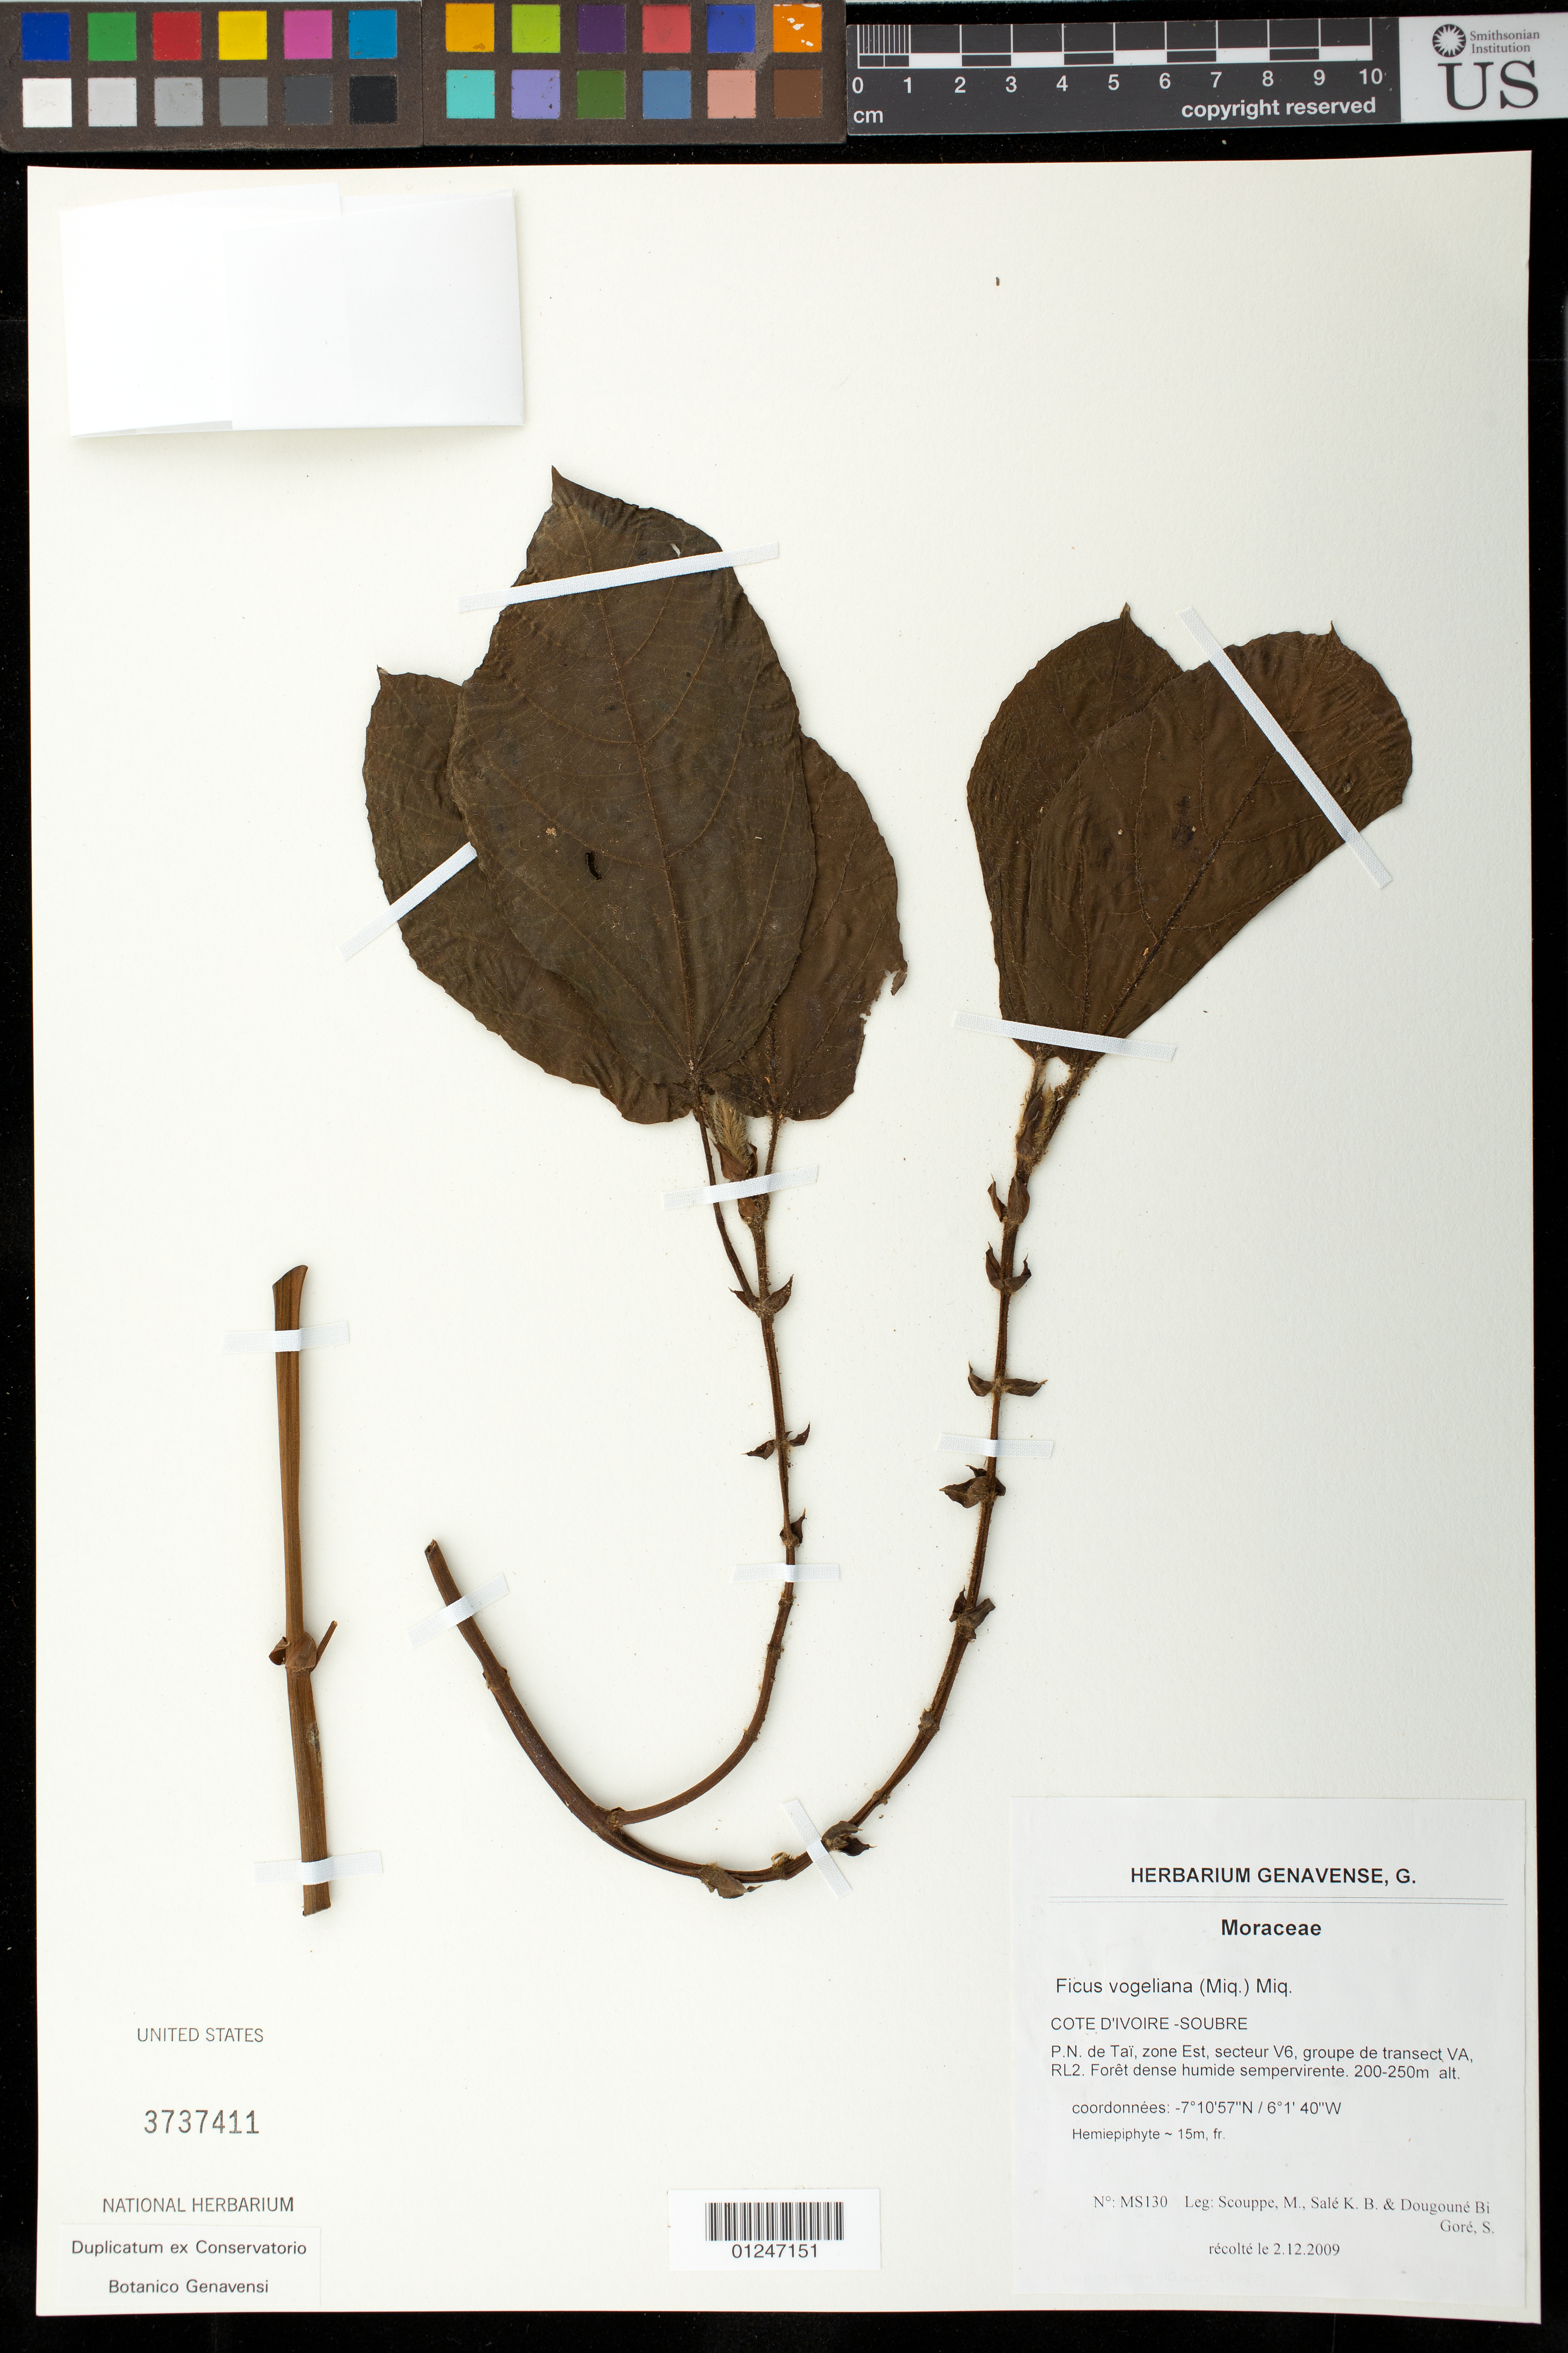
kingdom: Plantae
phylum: Tracheophyta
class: Magnoliopsida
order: Rosales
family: Moraceae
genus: Ficus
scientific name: Ficus vogeliana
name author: (Miq.) Miq.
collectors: M. Scouppe, K. Sale & S. Dougoune Bi Gore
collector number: MS130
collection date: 2009-12-02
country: Ivory Coast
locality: Côte d'Ivoire- SOUBRE. P.N. de Tai, Zone Est, secteur V6, groupe de transec VA, RL2.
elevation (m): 200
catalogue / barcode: US 3737411